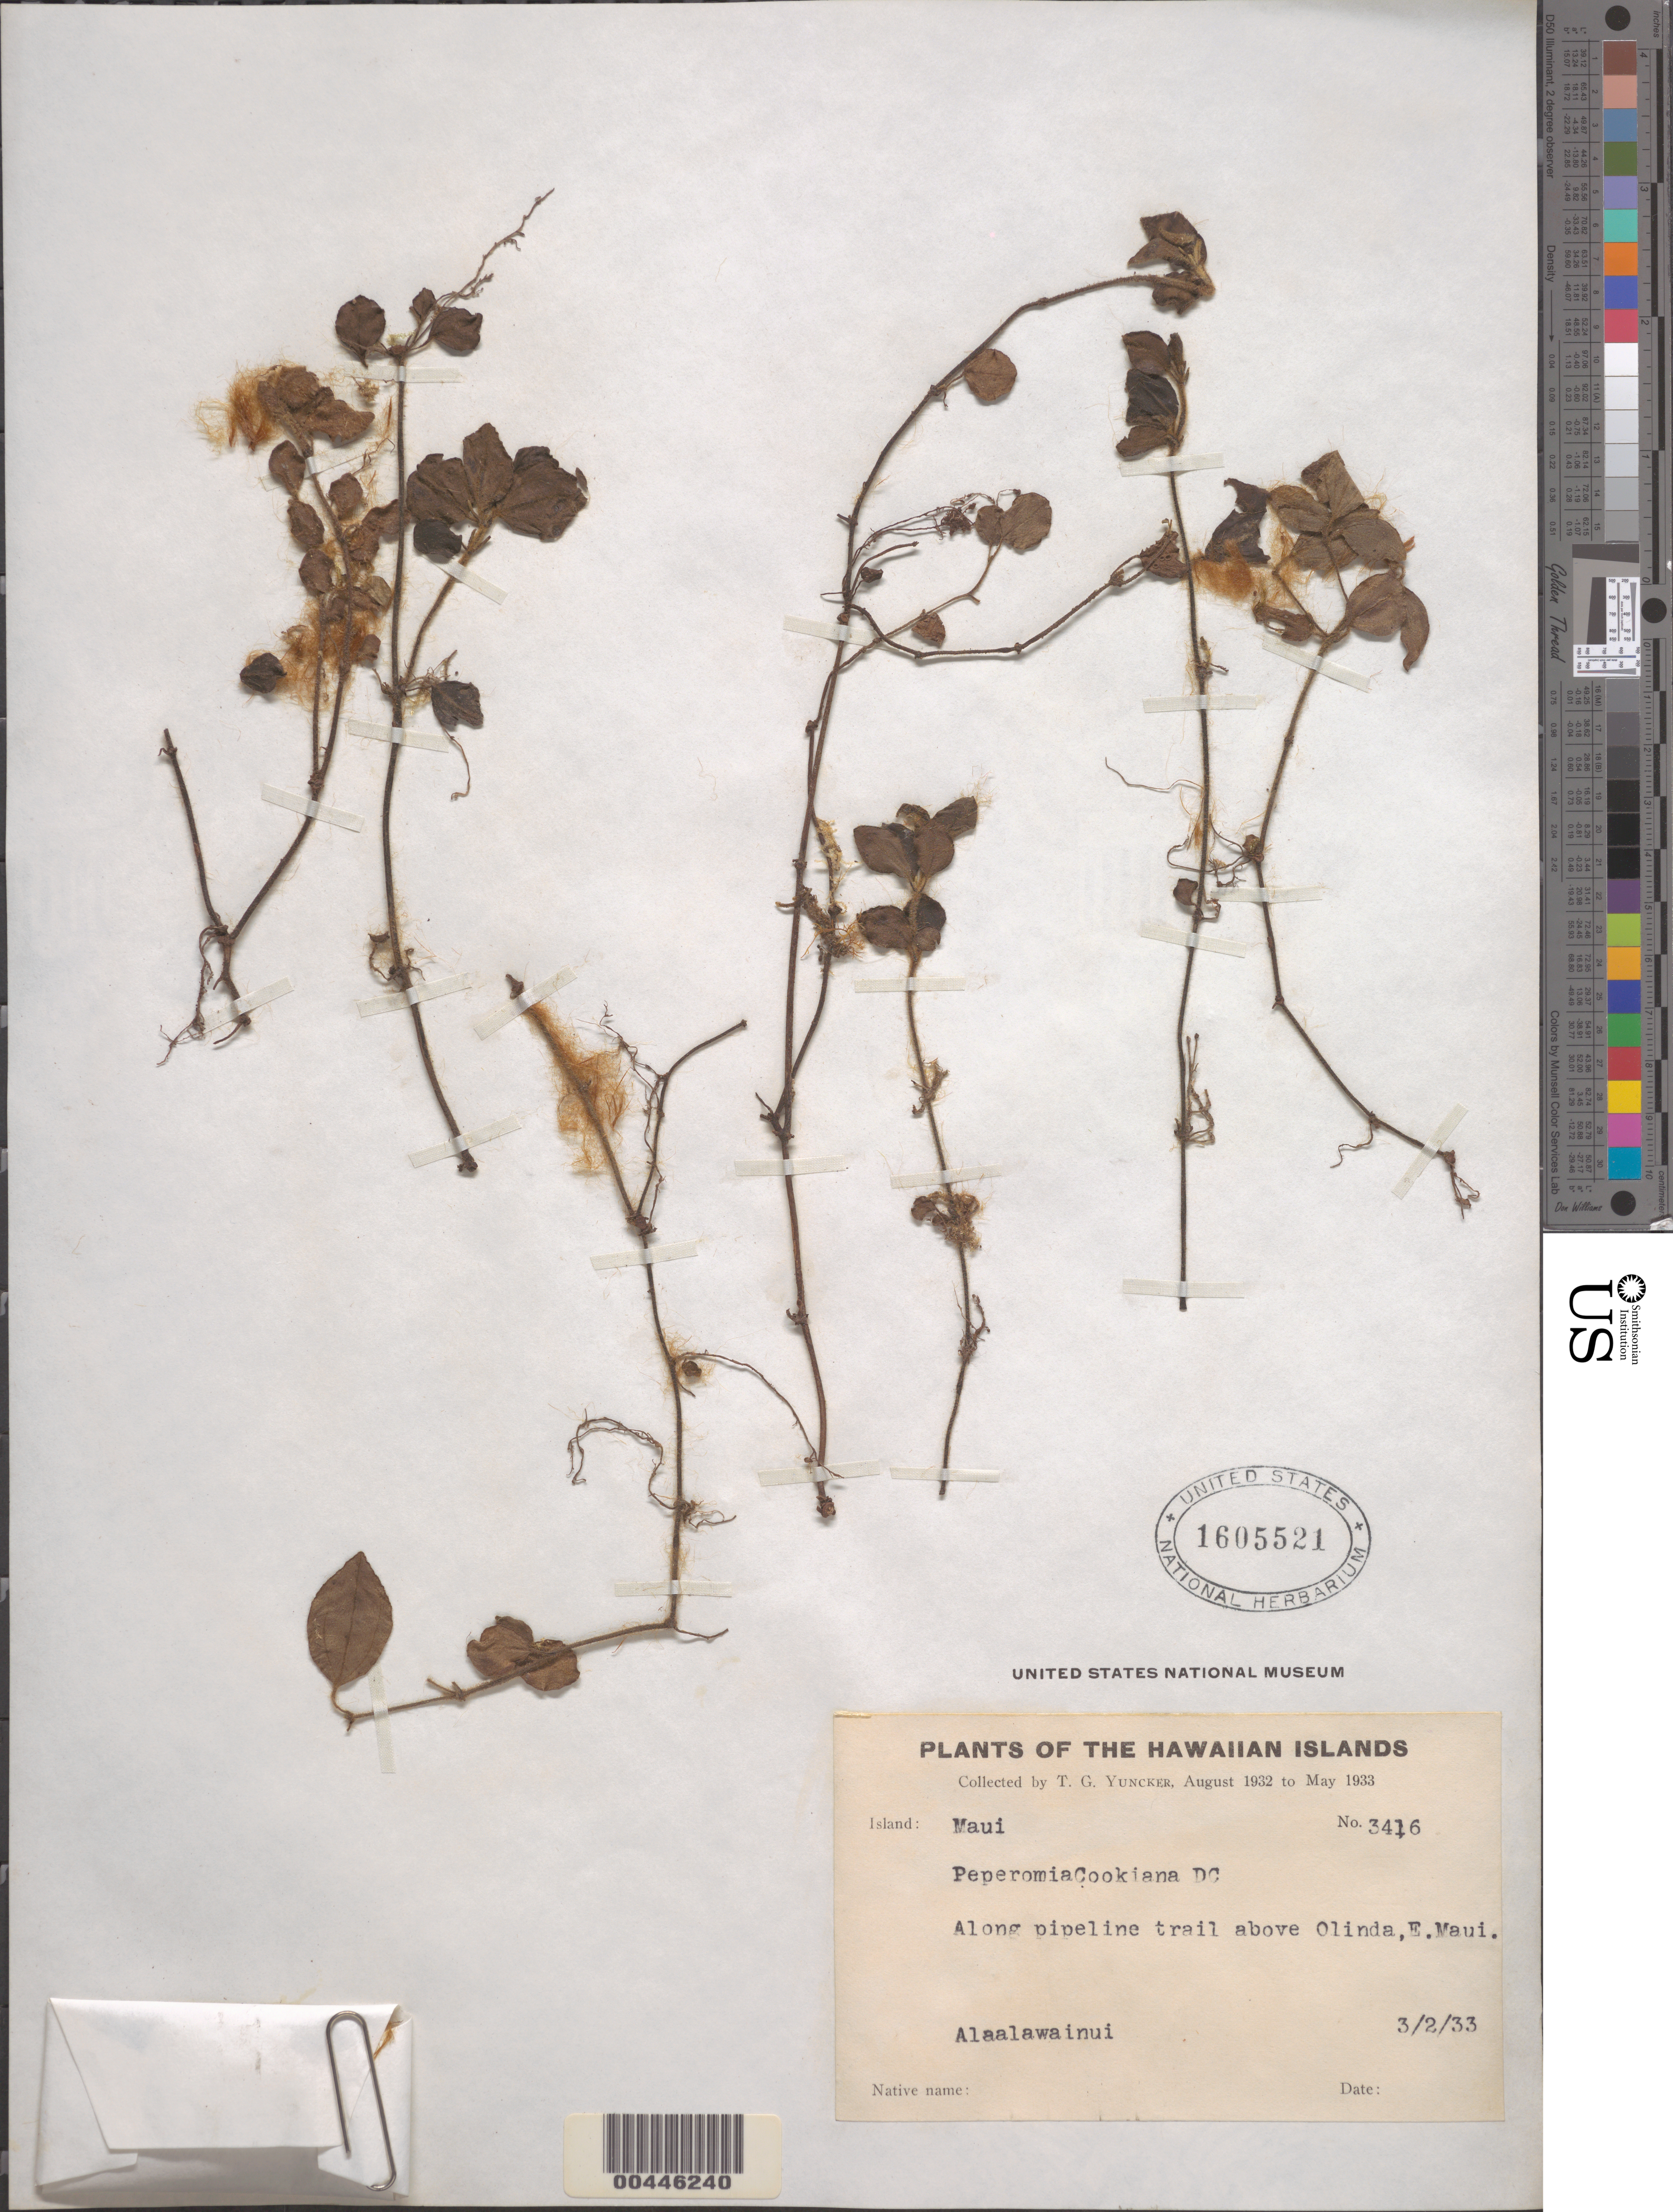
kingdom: Plantae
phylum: Tracheophyta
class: Magnoliopsida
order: Piperales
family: Piperaceae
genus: Peperomia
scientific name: Peperomia cookiana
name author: C. DC.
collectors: T. G. Yuncker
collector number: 3416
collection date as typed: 3 Feb 1933 or 2 Mar 1933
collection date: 1933-02-03 or 1933-03-02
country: United States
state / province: Hawaii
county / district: Maui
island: Maui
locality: Along pipeline trail above Olinda, E Maui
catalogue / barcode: US 1605521